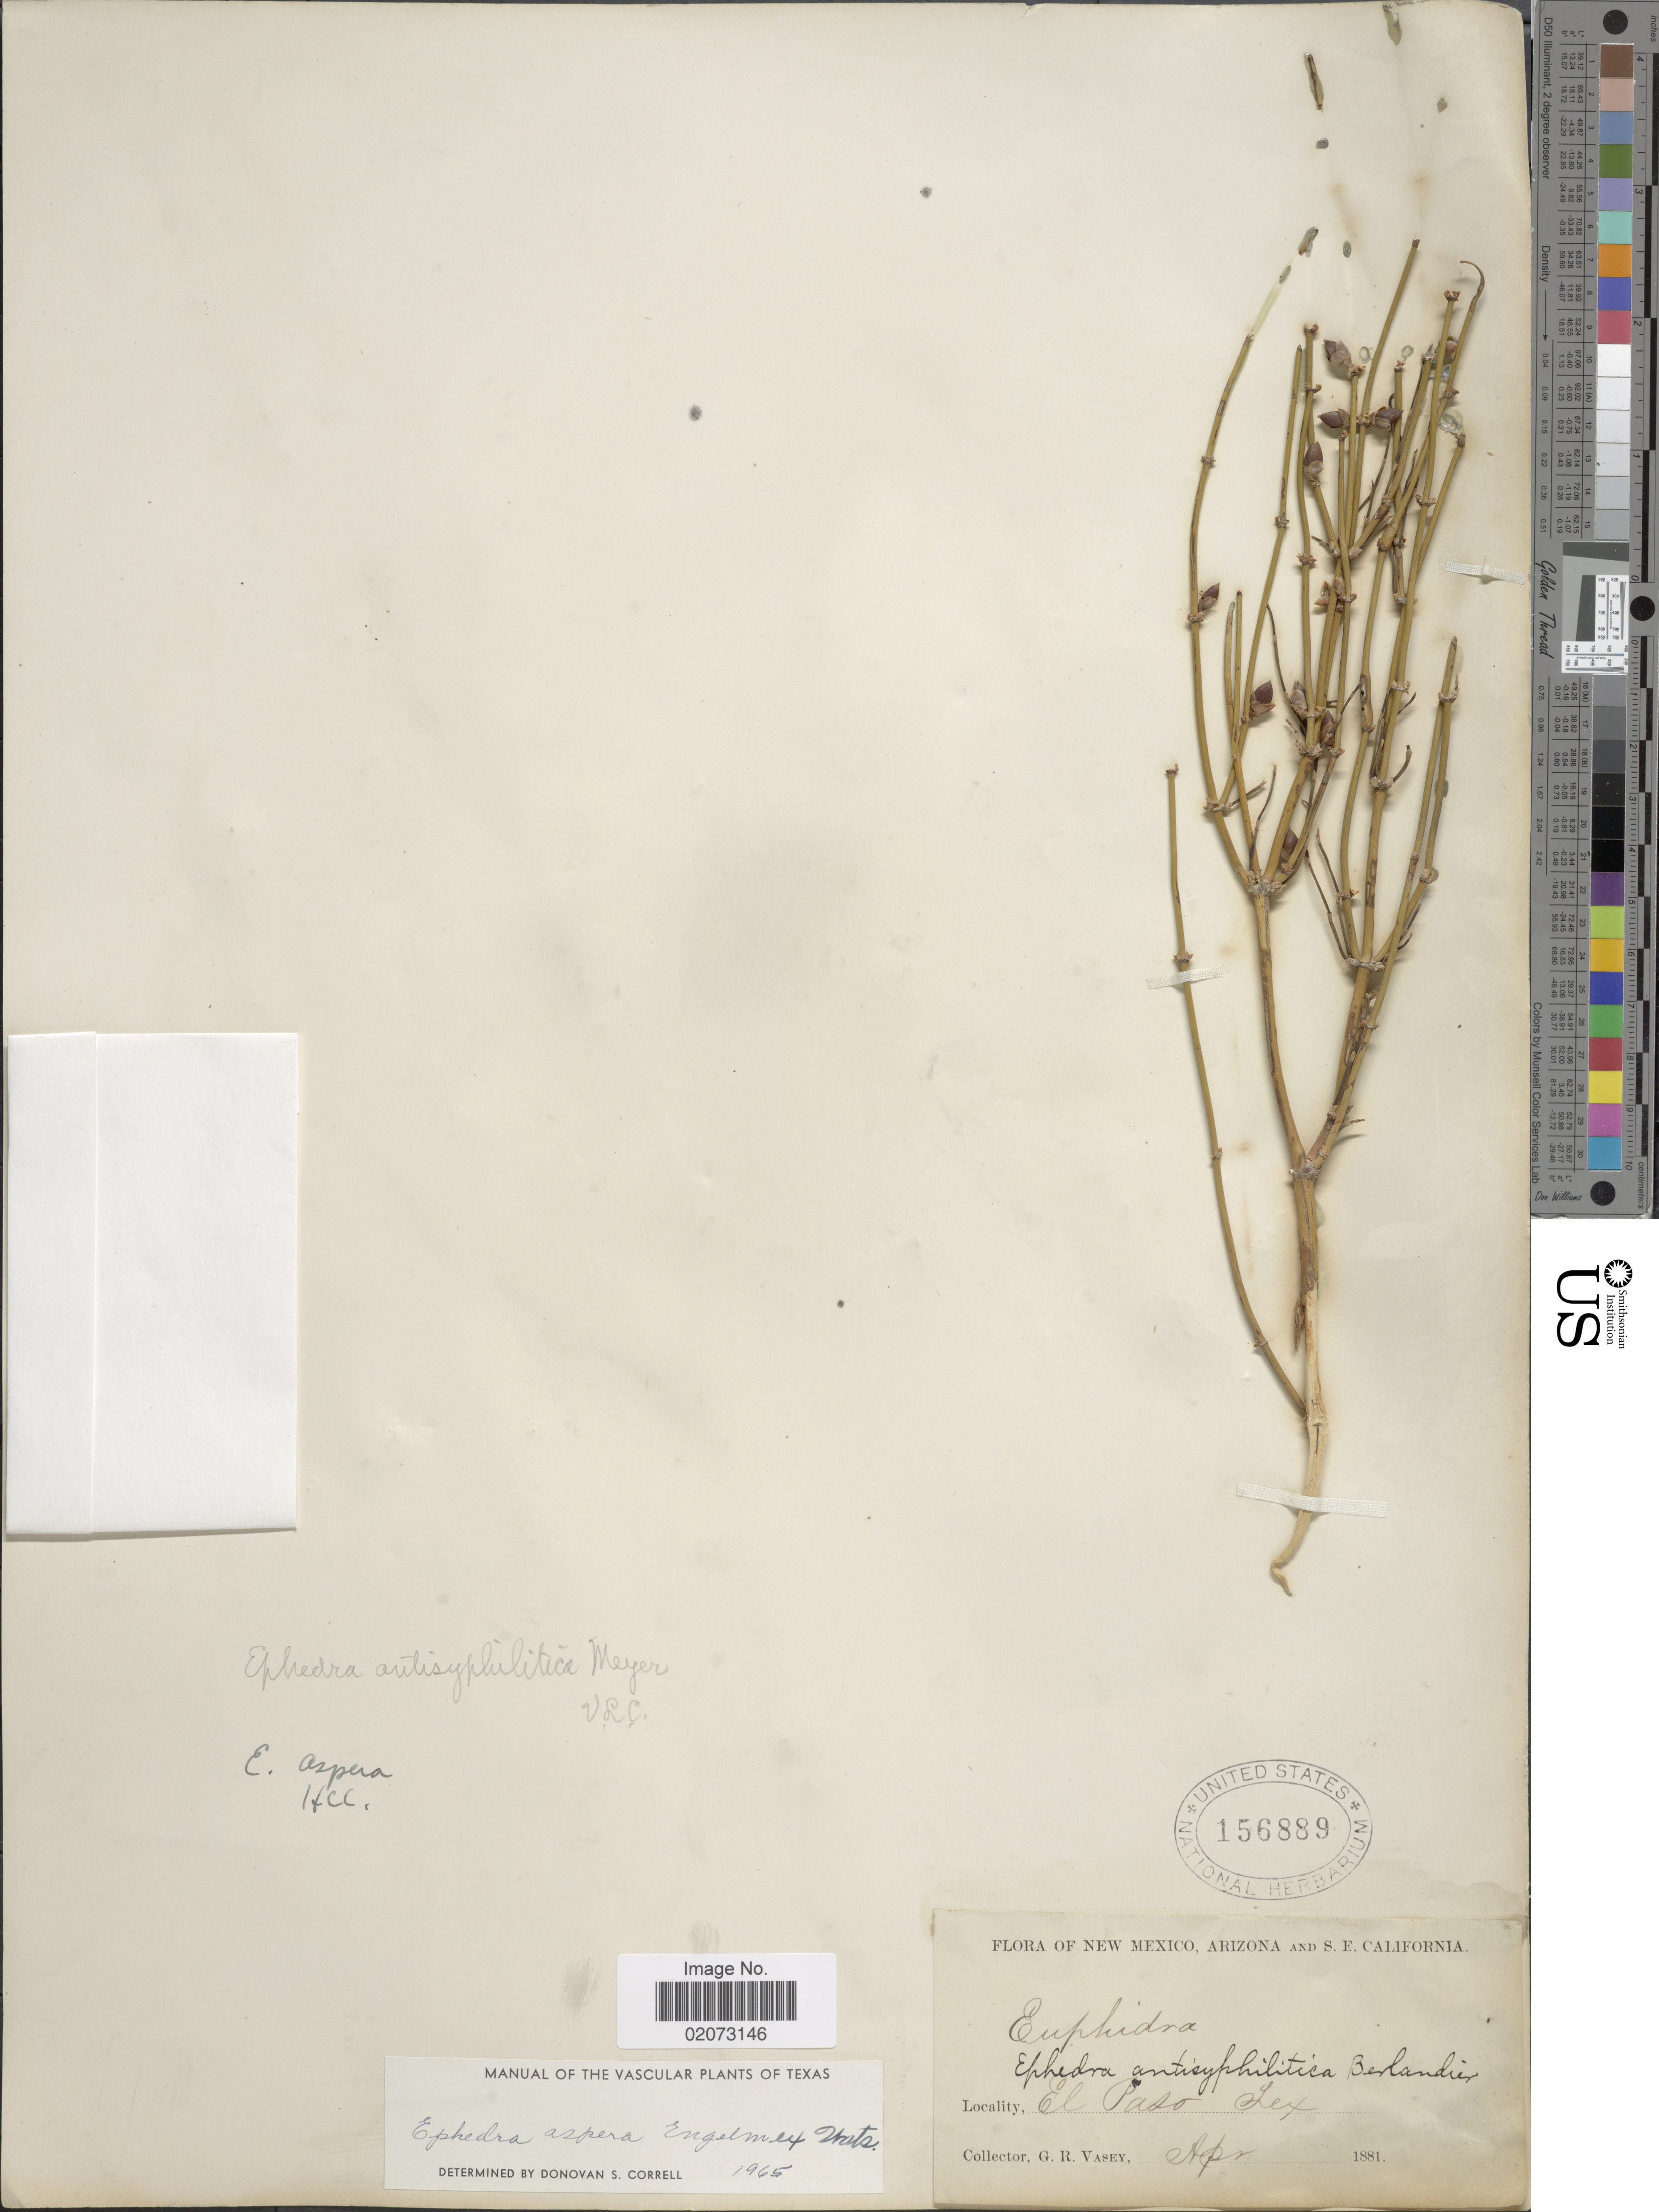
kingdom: Plantae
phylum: Tracheophyta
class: Gnetopsida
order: Ephedrales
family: Ephedraceae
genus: Ephedra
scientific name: Ephedra aspera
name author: Engelm. ex S. Watson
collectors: G. R. Vasey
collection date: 1881-04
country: United States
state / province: Texas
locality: El Paso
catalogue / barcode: US 156889